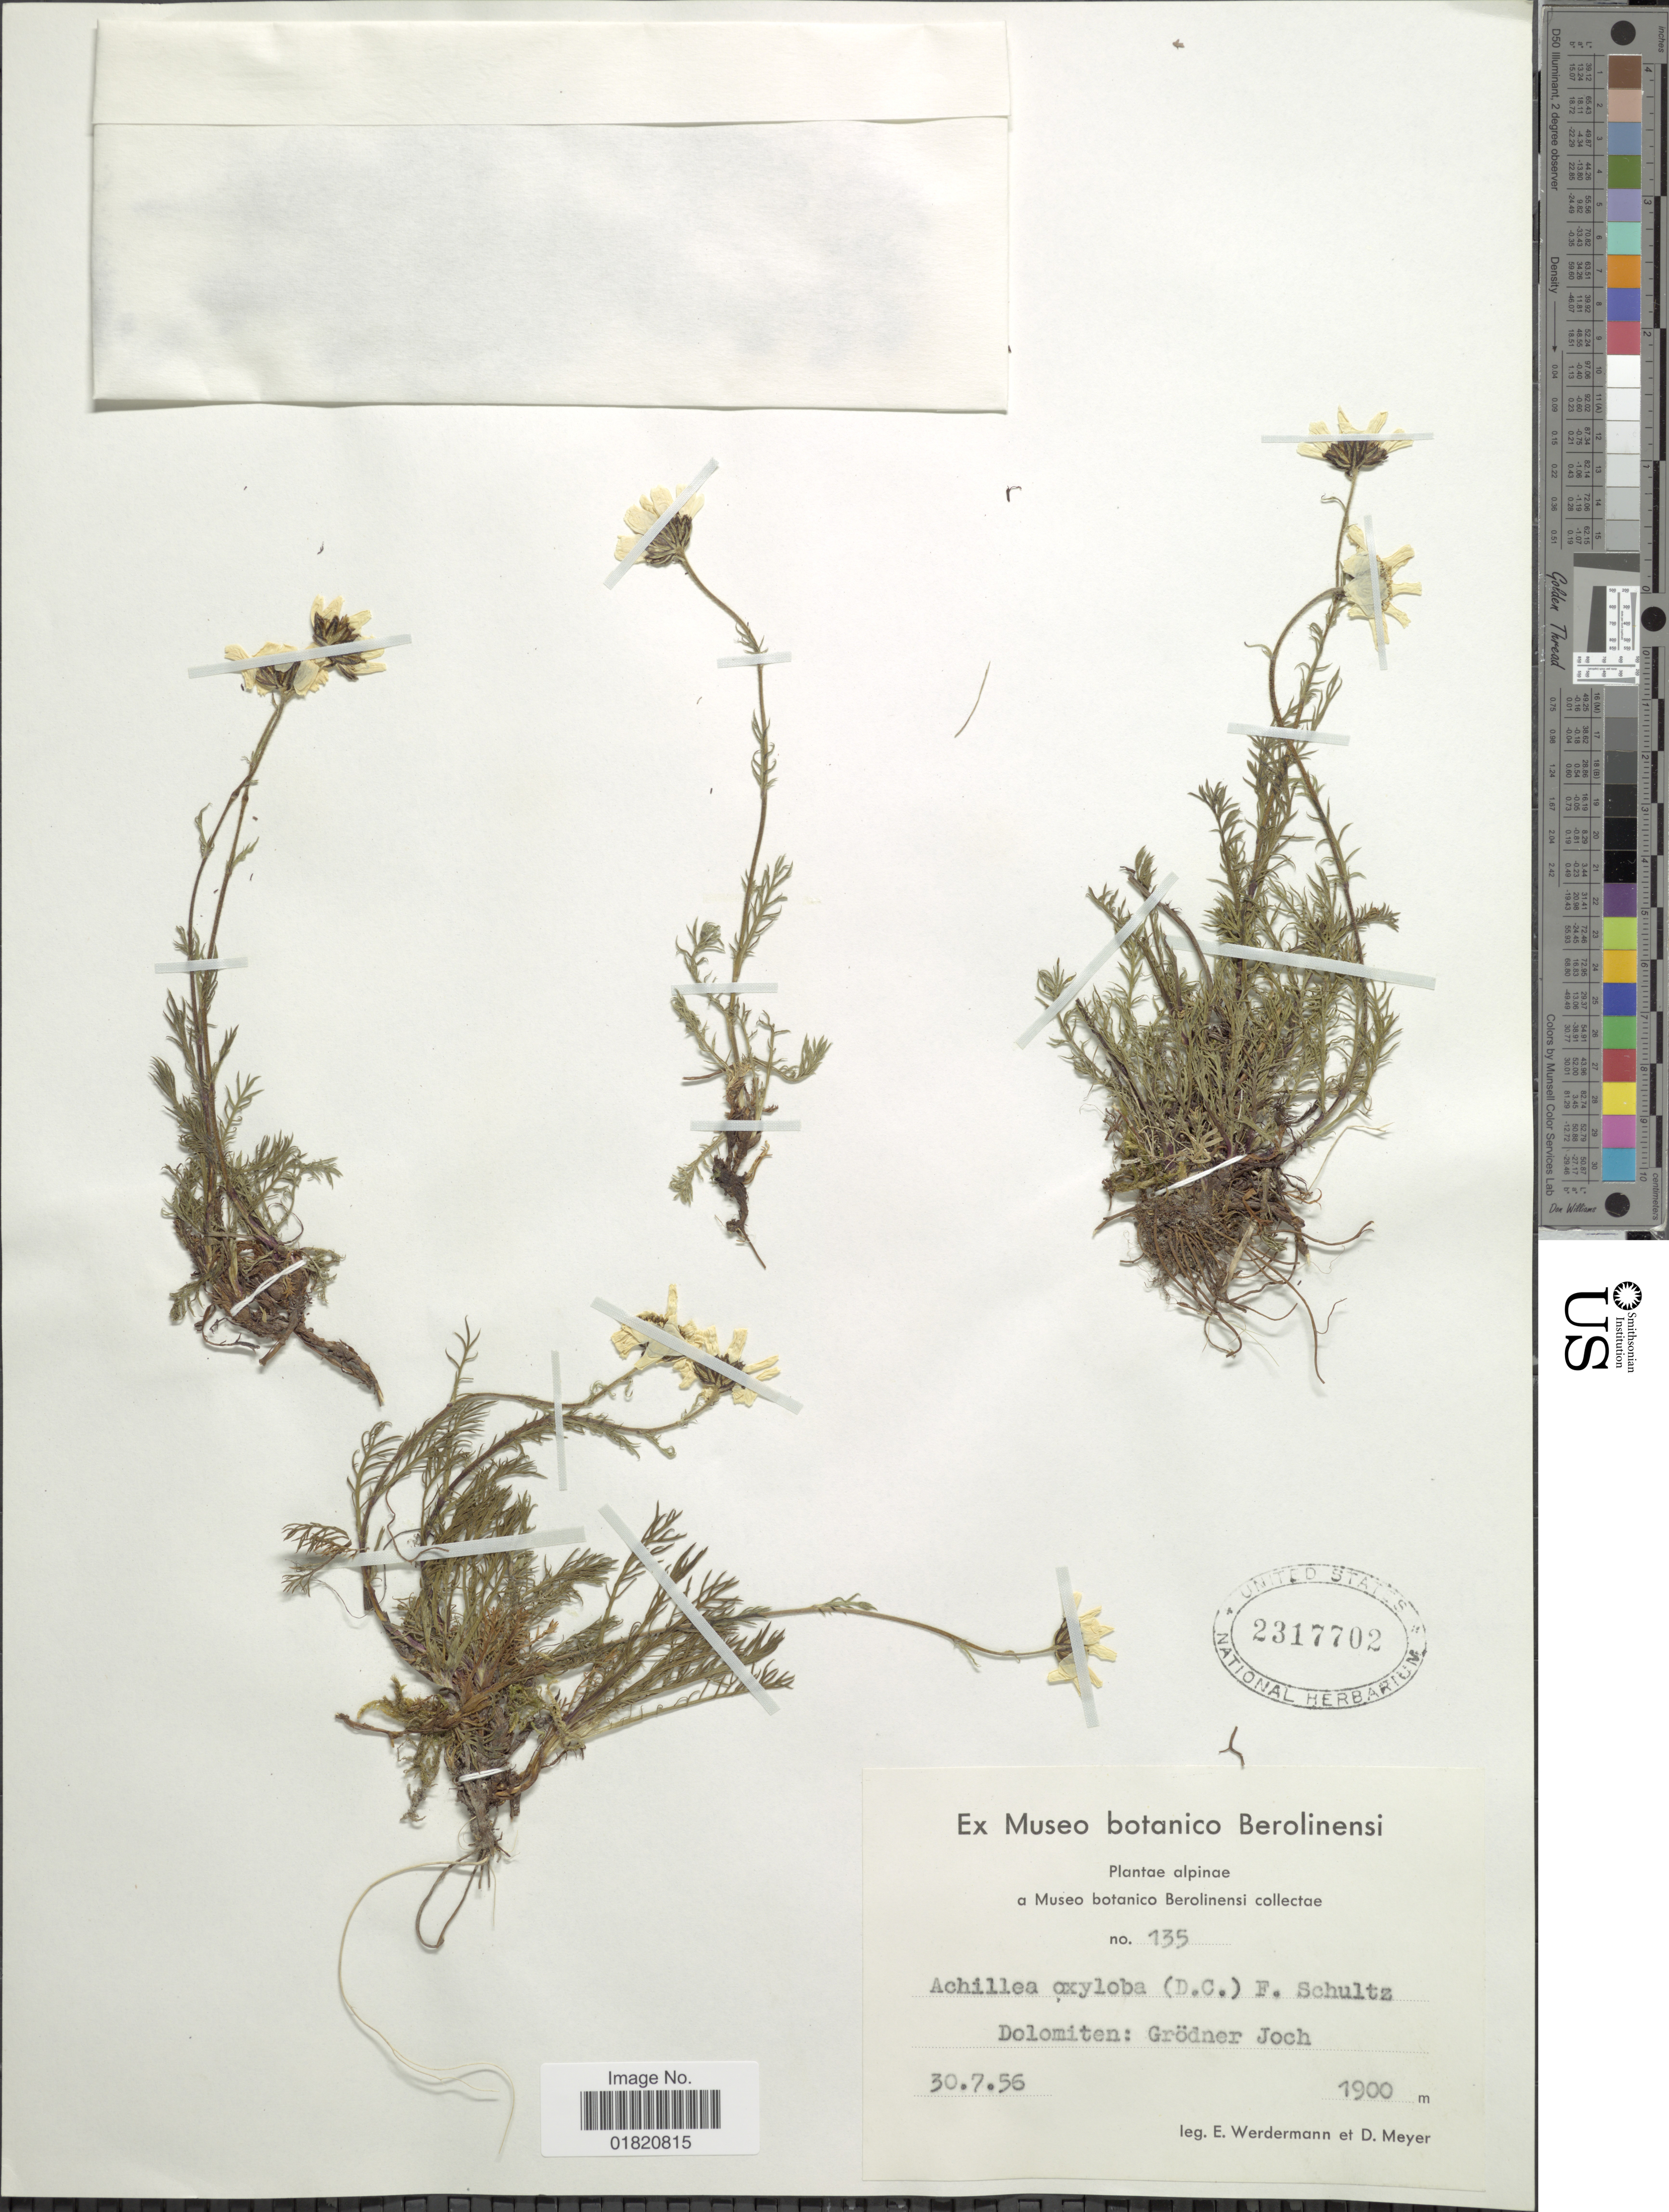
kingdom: Plantae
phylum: Tracheophyta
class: Magnoliopsida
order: Asterales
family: Asteraceae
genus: Achillea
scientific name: Achillea oxyloba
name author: (DC.) Sch. Bip.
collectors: E. Werdermann & D. Meyer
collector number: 135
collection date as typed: Transcribed d/m/y: 30/7/56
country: Italy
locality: Dolomiten: Grödner Joch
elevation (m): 1900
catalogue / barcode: US 2317702